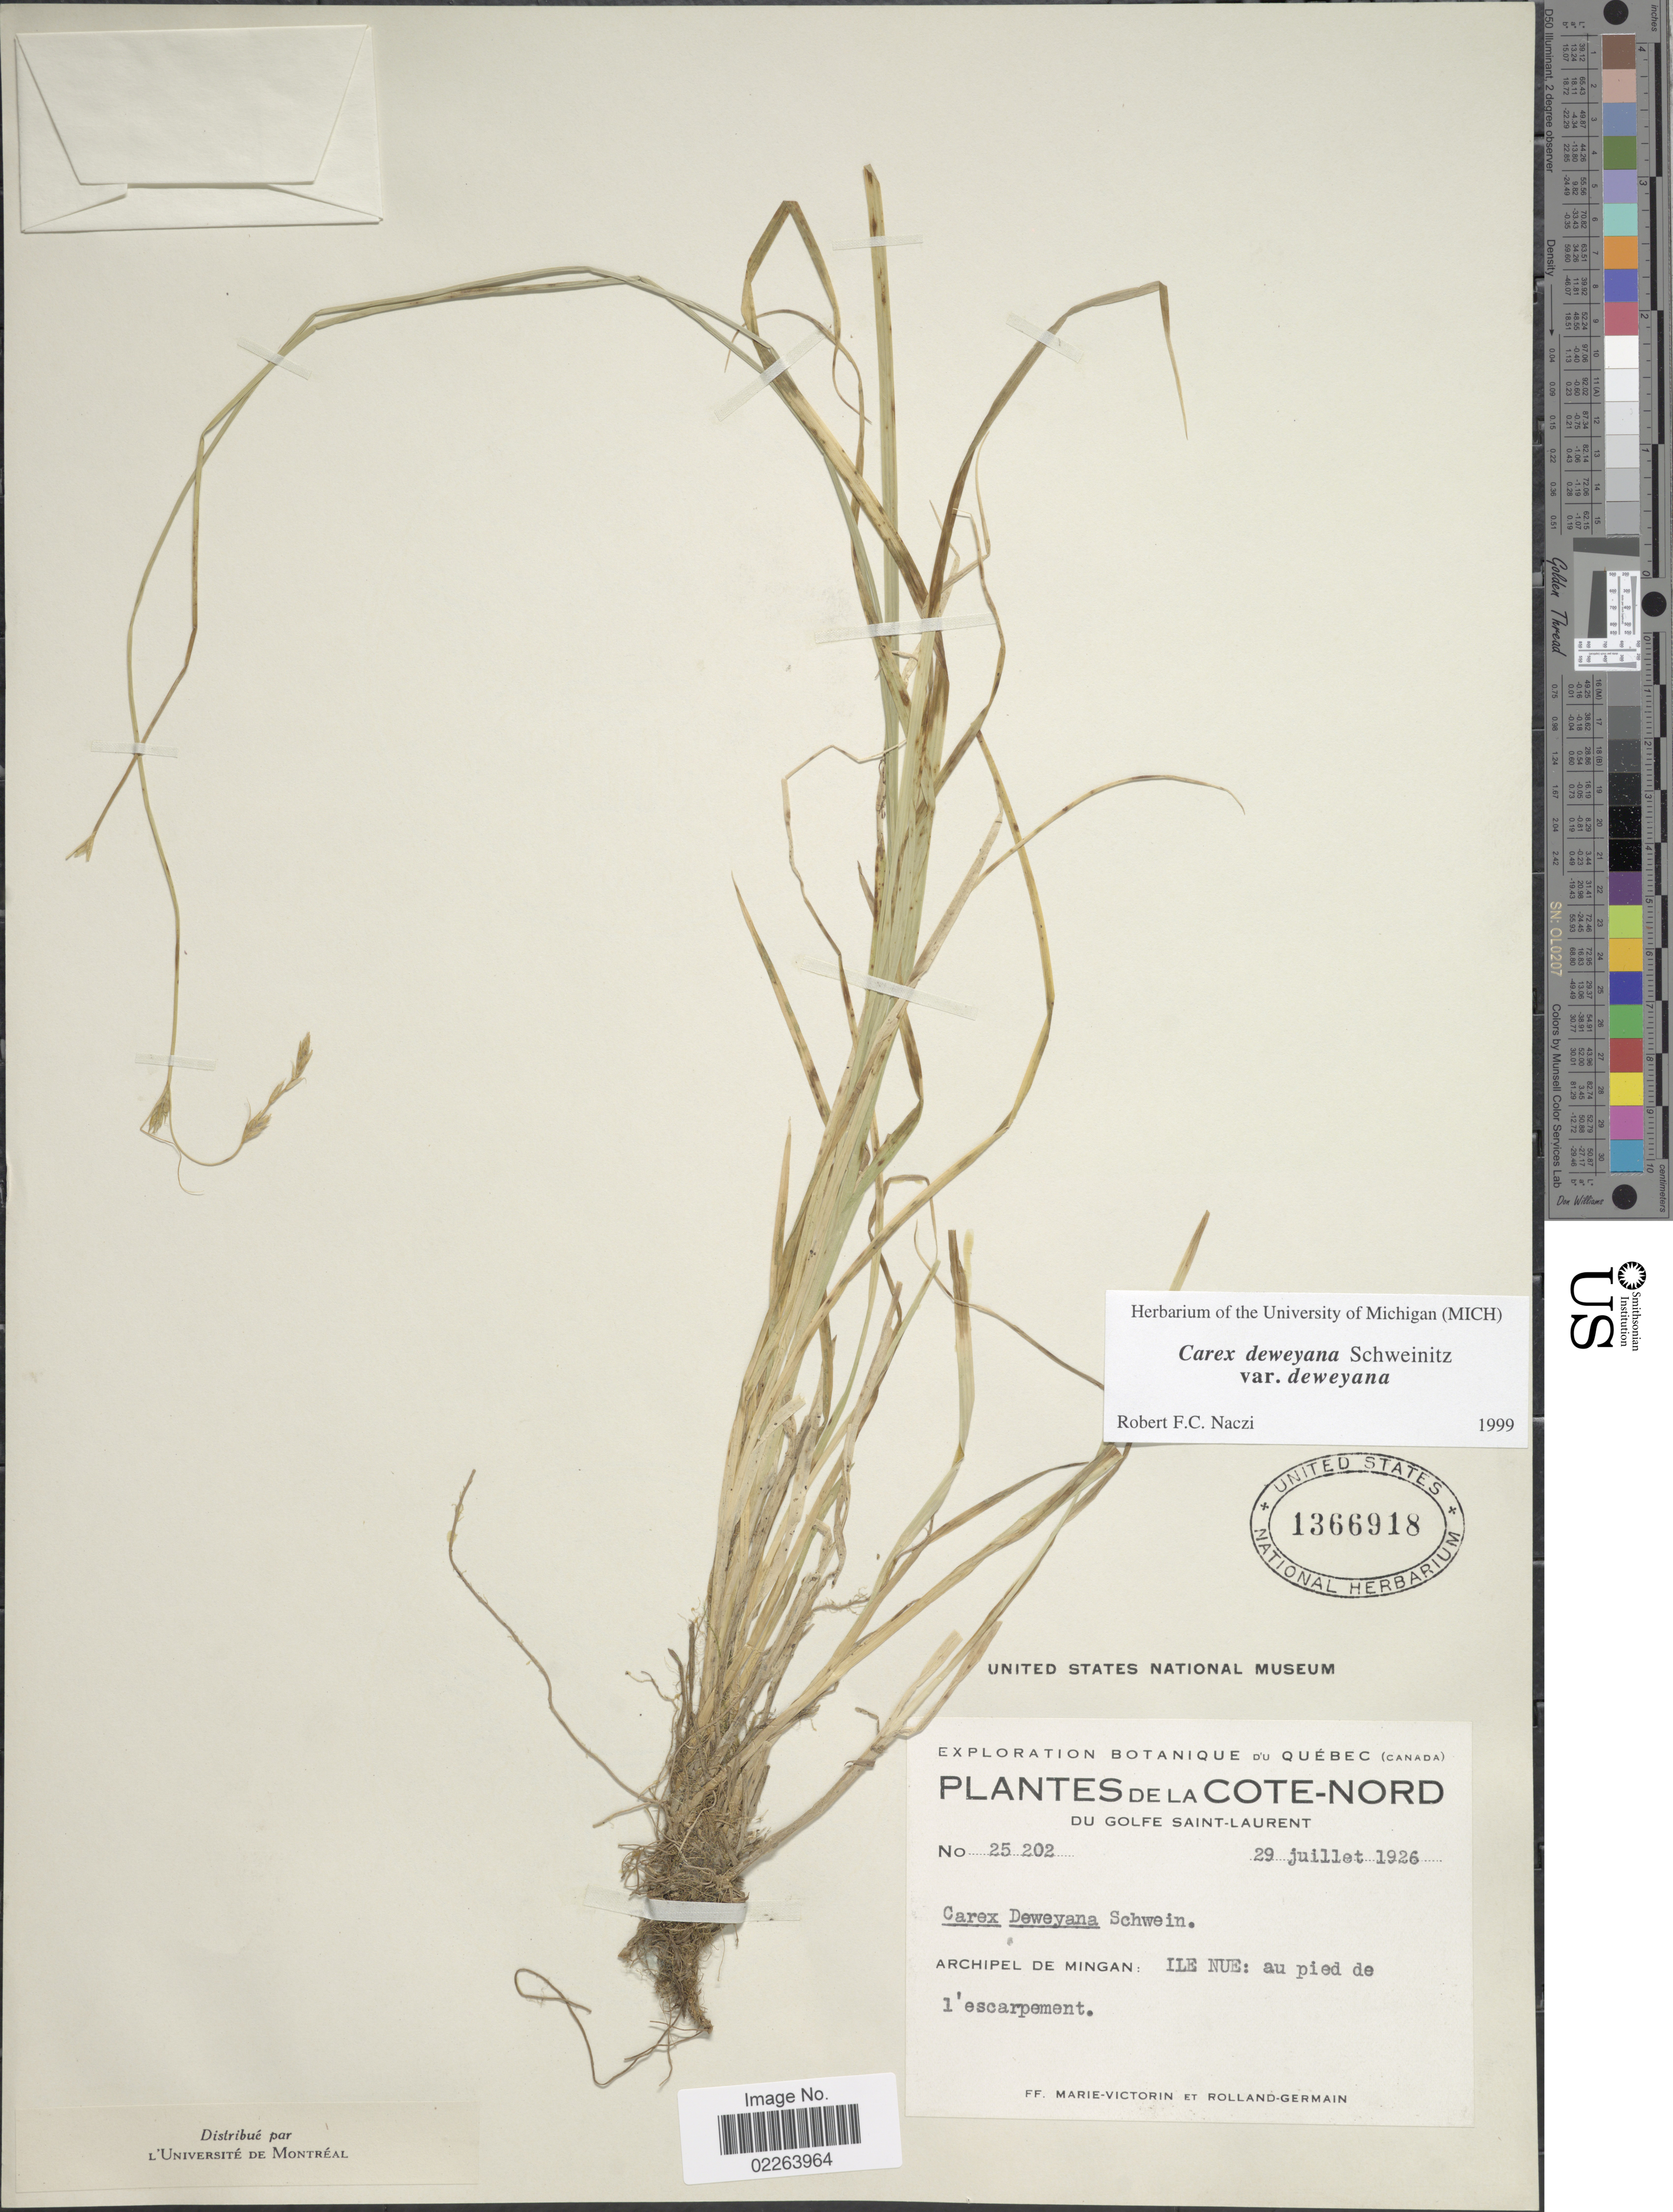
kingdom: Plantae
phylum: Tracheophyta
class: Liliopsida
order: Poales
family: Cyperaceae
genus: Carex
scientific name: Carex deweyana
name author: Schwein.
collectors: F. Marie-Victorin & Rolland-Germain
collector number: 25202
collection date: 1926-07-29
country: Canada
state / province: Quebec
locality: De La Cote-Nord Du Golfe Saint-Laurent, Archipel De Mingan: Ile Nue: au pied de l'escarpment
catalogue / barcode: US 1366918